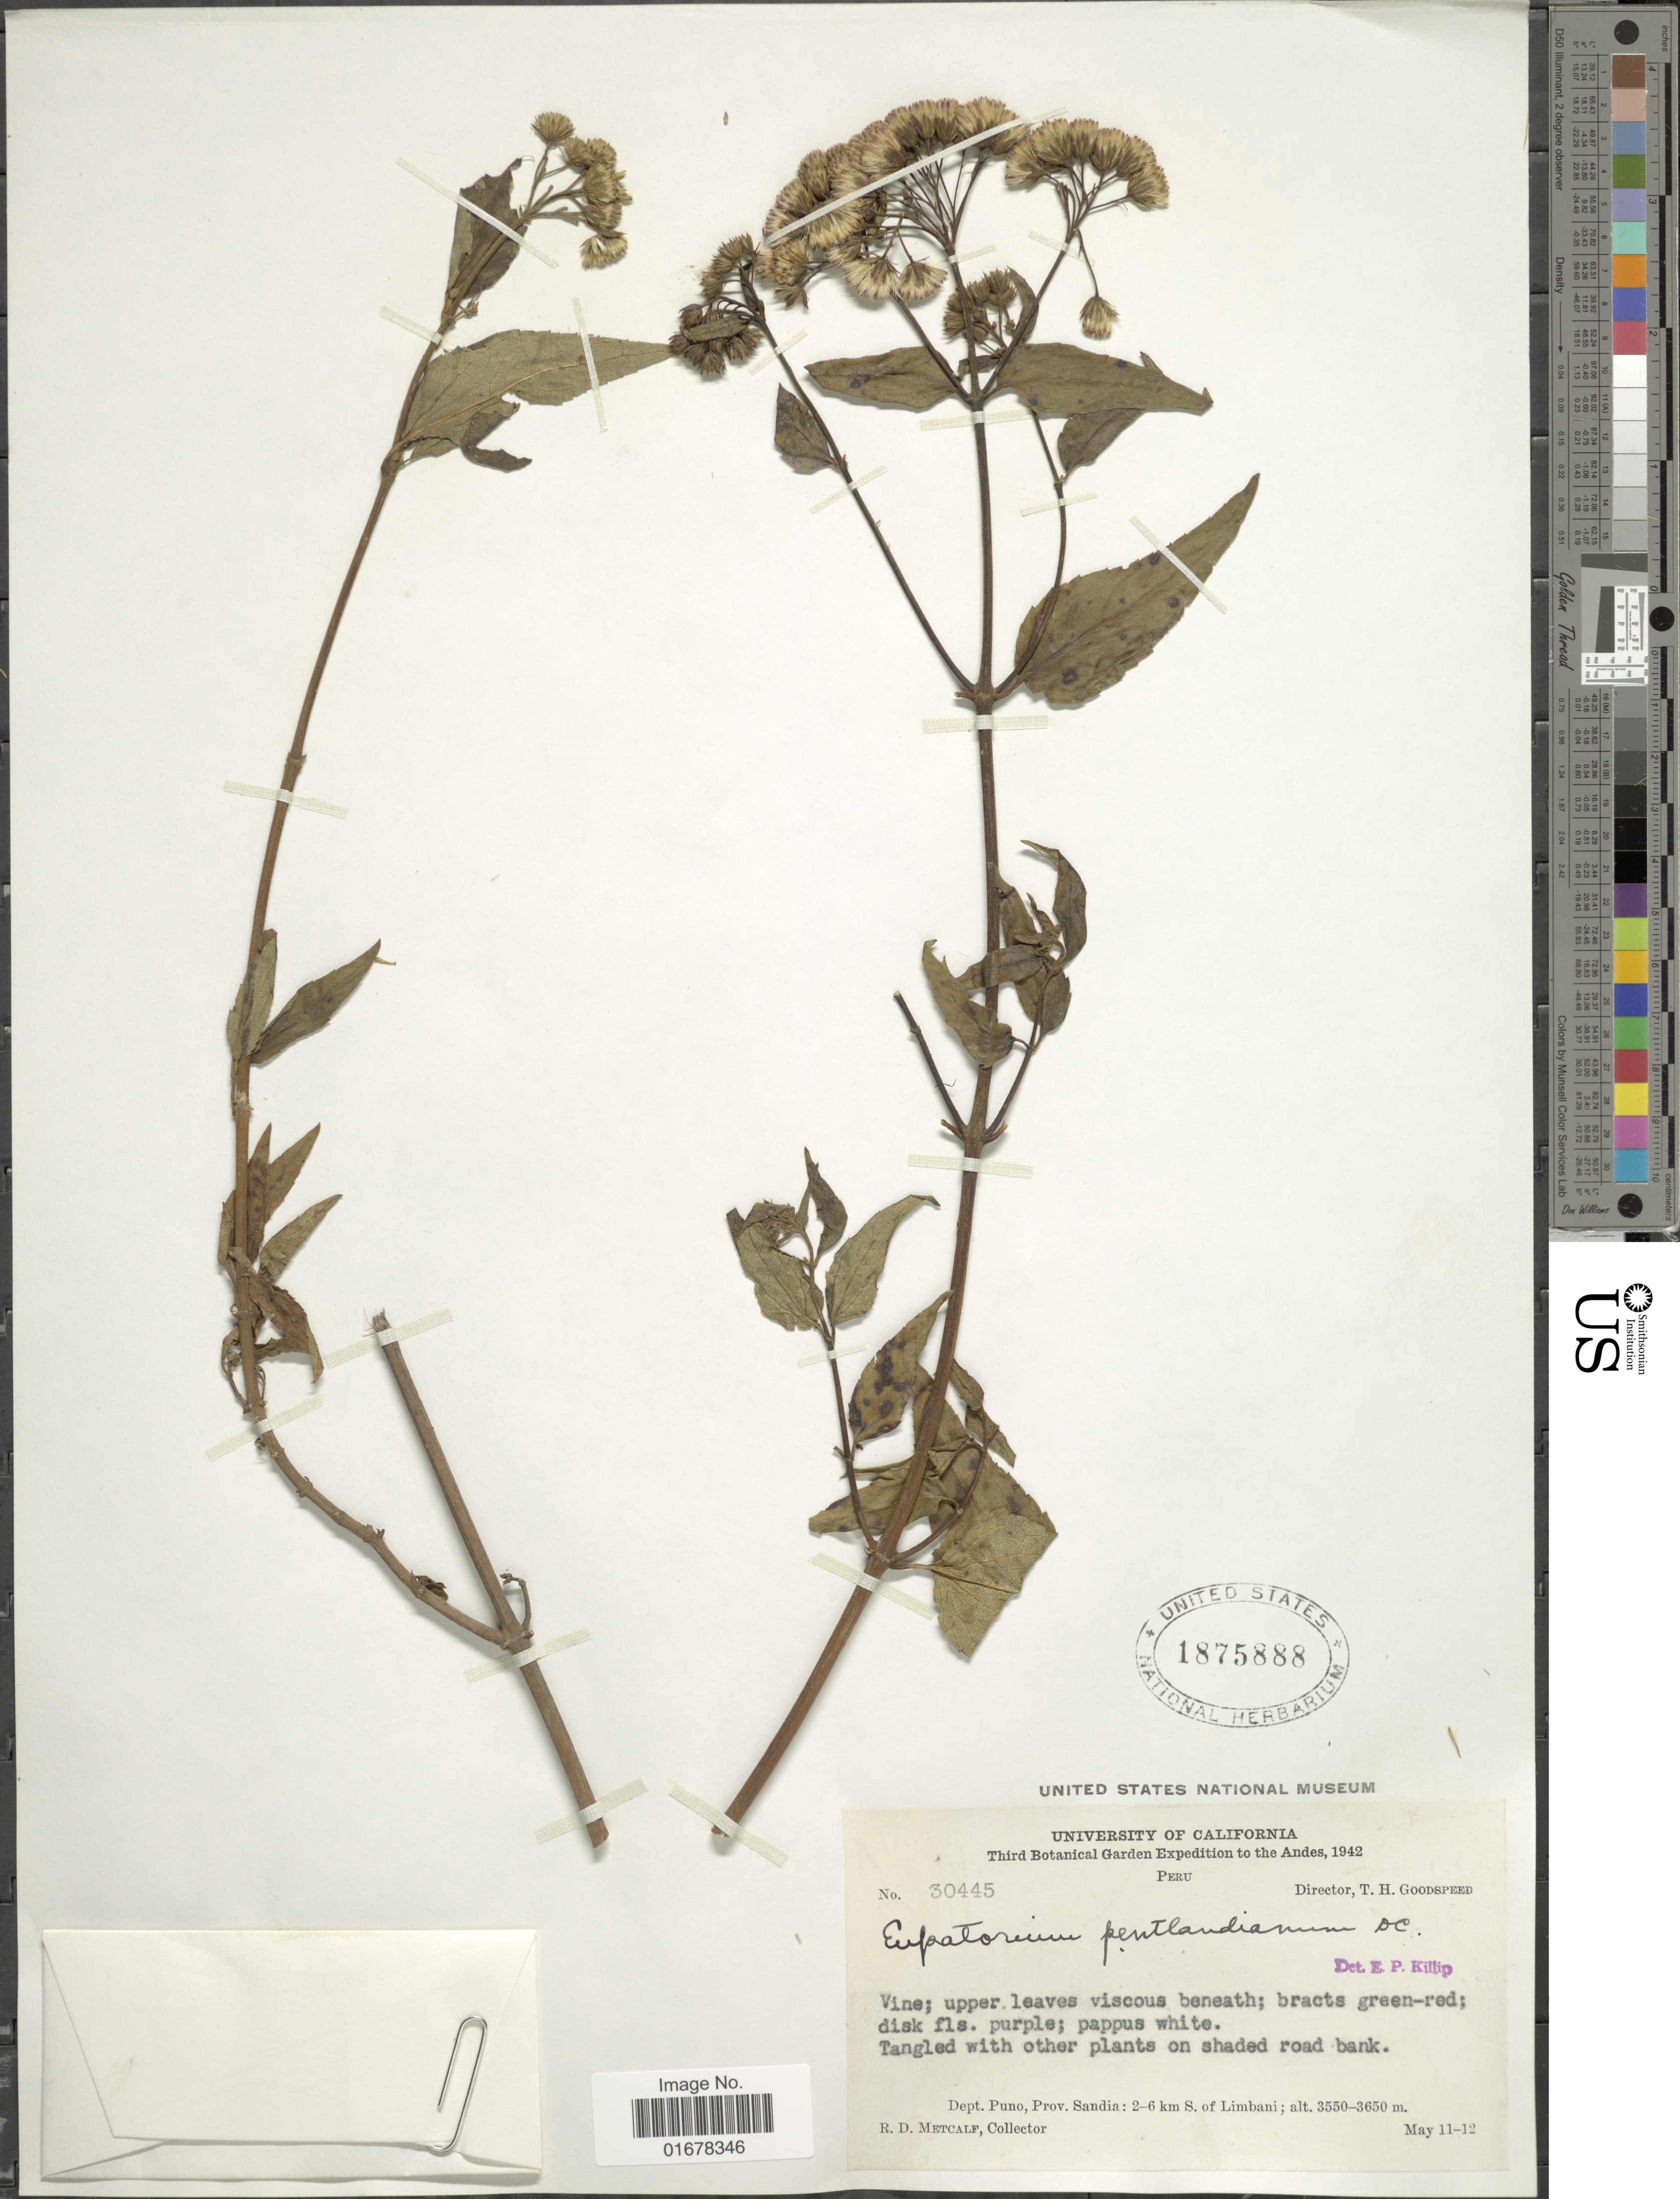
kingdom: Plantae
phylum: Tracheophyta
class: Magnoliopsida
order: Asterales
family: Asteraceae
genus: Ageratina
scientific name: Ageratina pentlandiana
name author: (DC.) R.M. King & H. Rob.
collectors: R. D. Metcalf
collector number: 30445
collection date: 1942-05-11/1942-05-12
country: Peru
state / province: Puno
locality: Dept. Puno, Prov. Sandia: 2.6 km S. of Limbani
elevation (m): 3550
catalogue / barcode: US 1875888